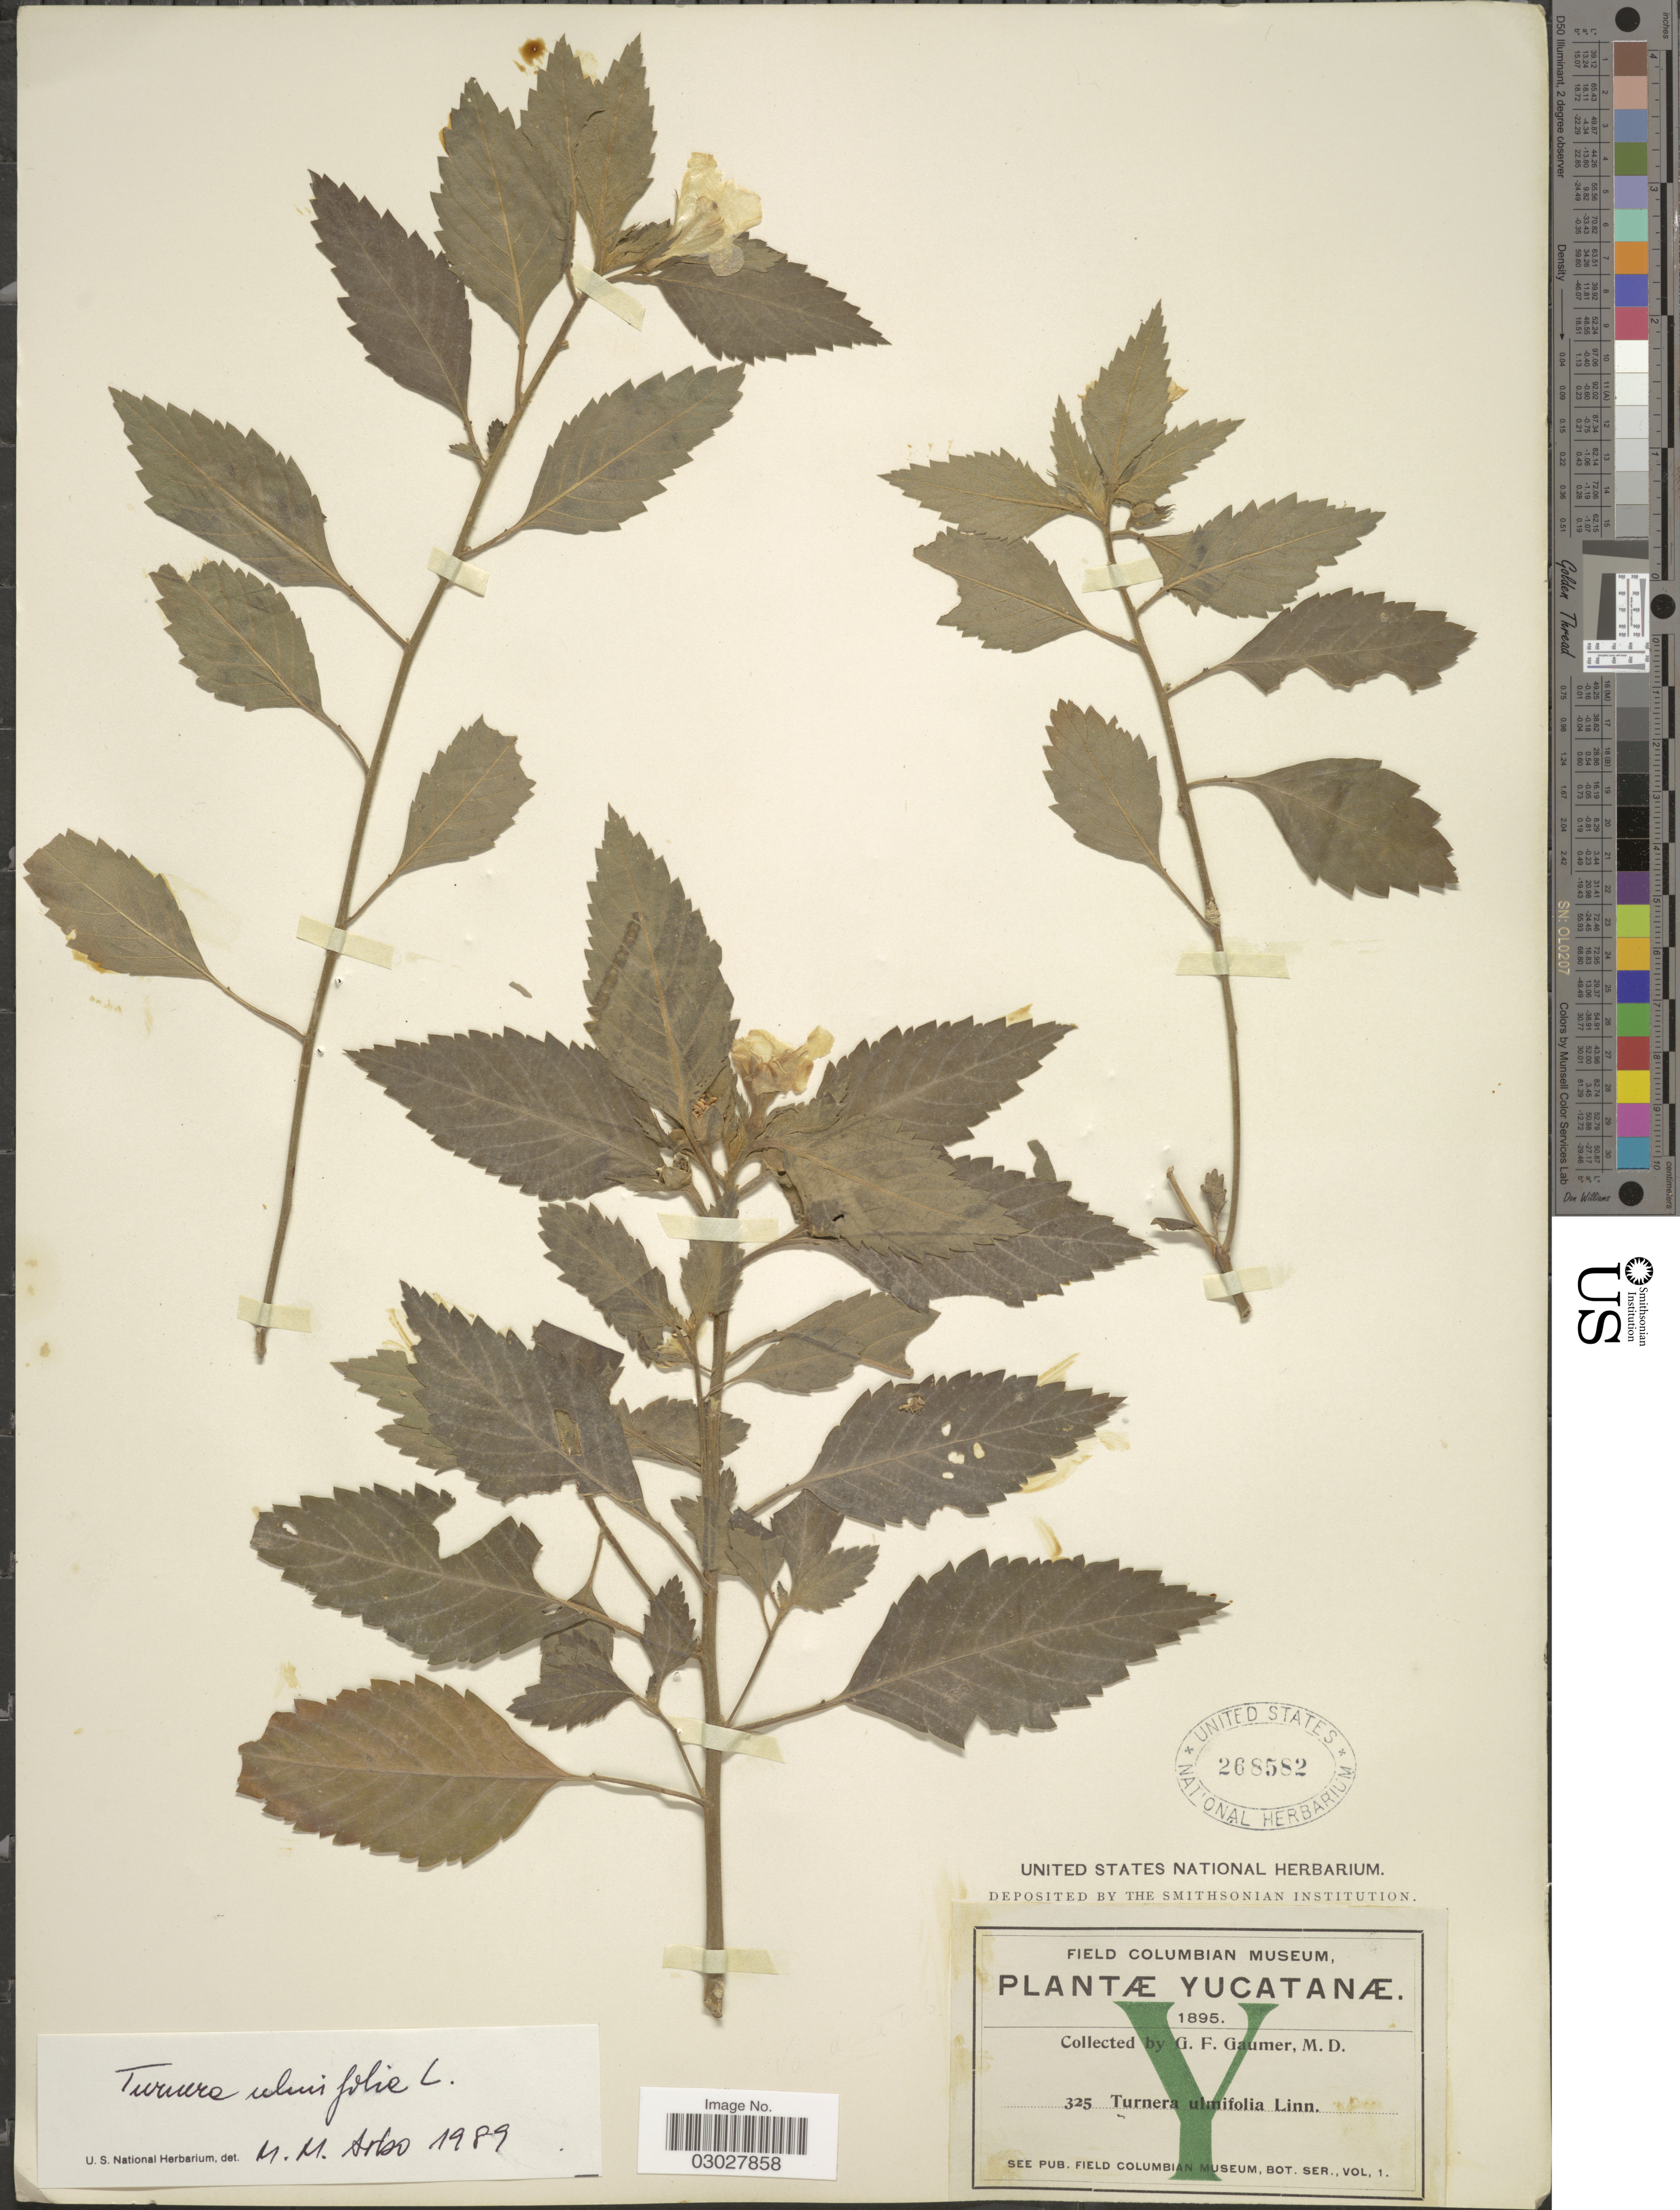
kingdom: Plantae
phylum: Tracheophyta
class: Magnoliopsida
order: Malpighiales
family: Turneraceae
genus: Turnera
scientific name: Turnera ulmifolia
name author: L.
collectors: G. F. Gaumer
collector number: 325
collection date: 1895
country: Mexico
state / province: Yucatán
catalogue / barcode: US 268582